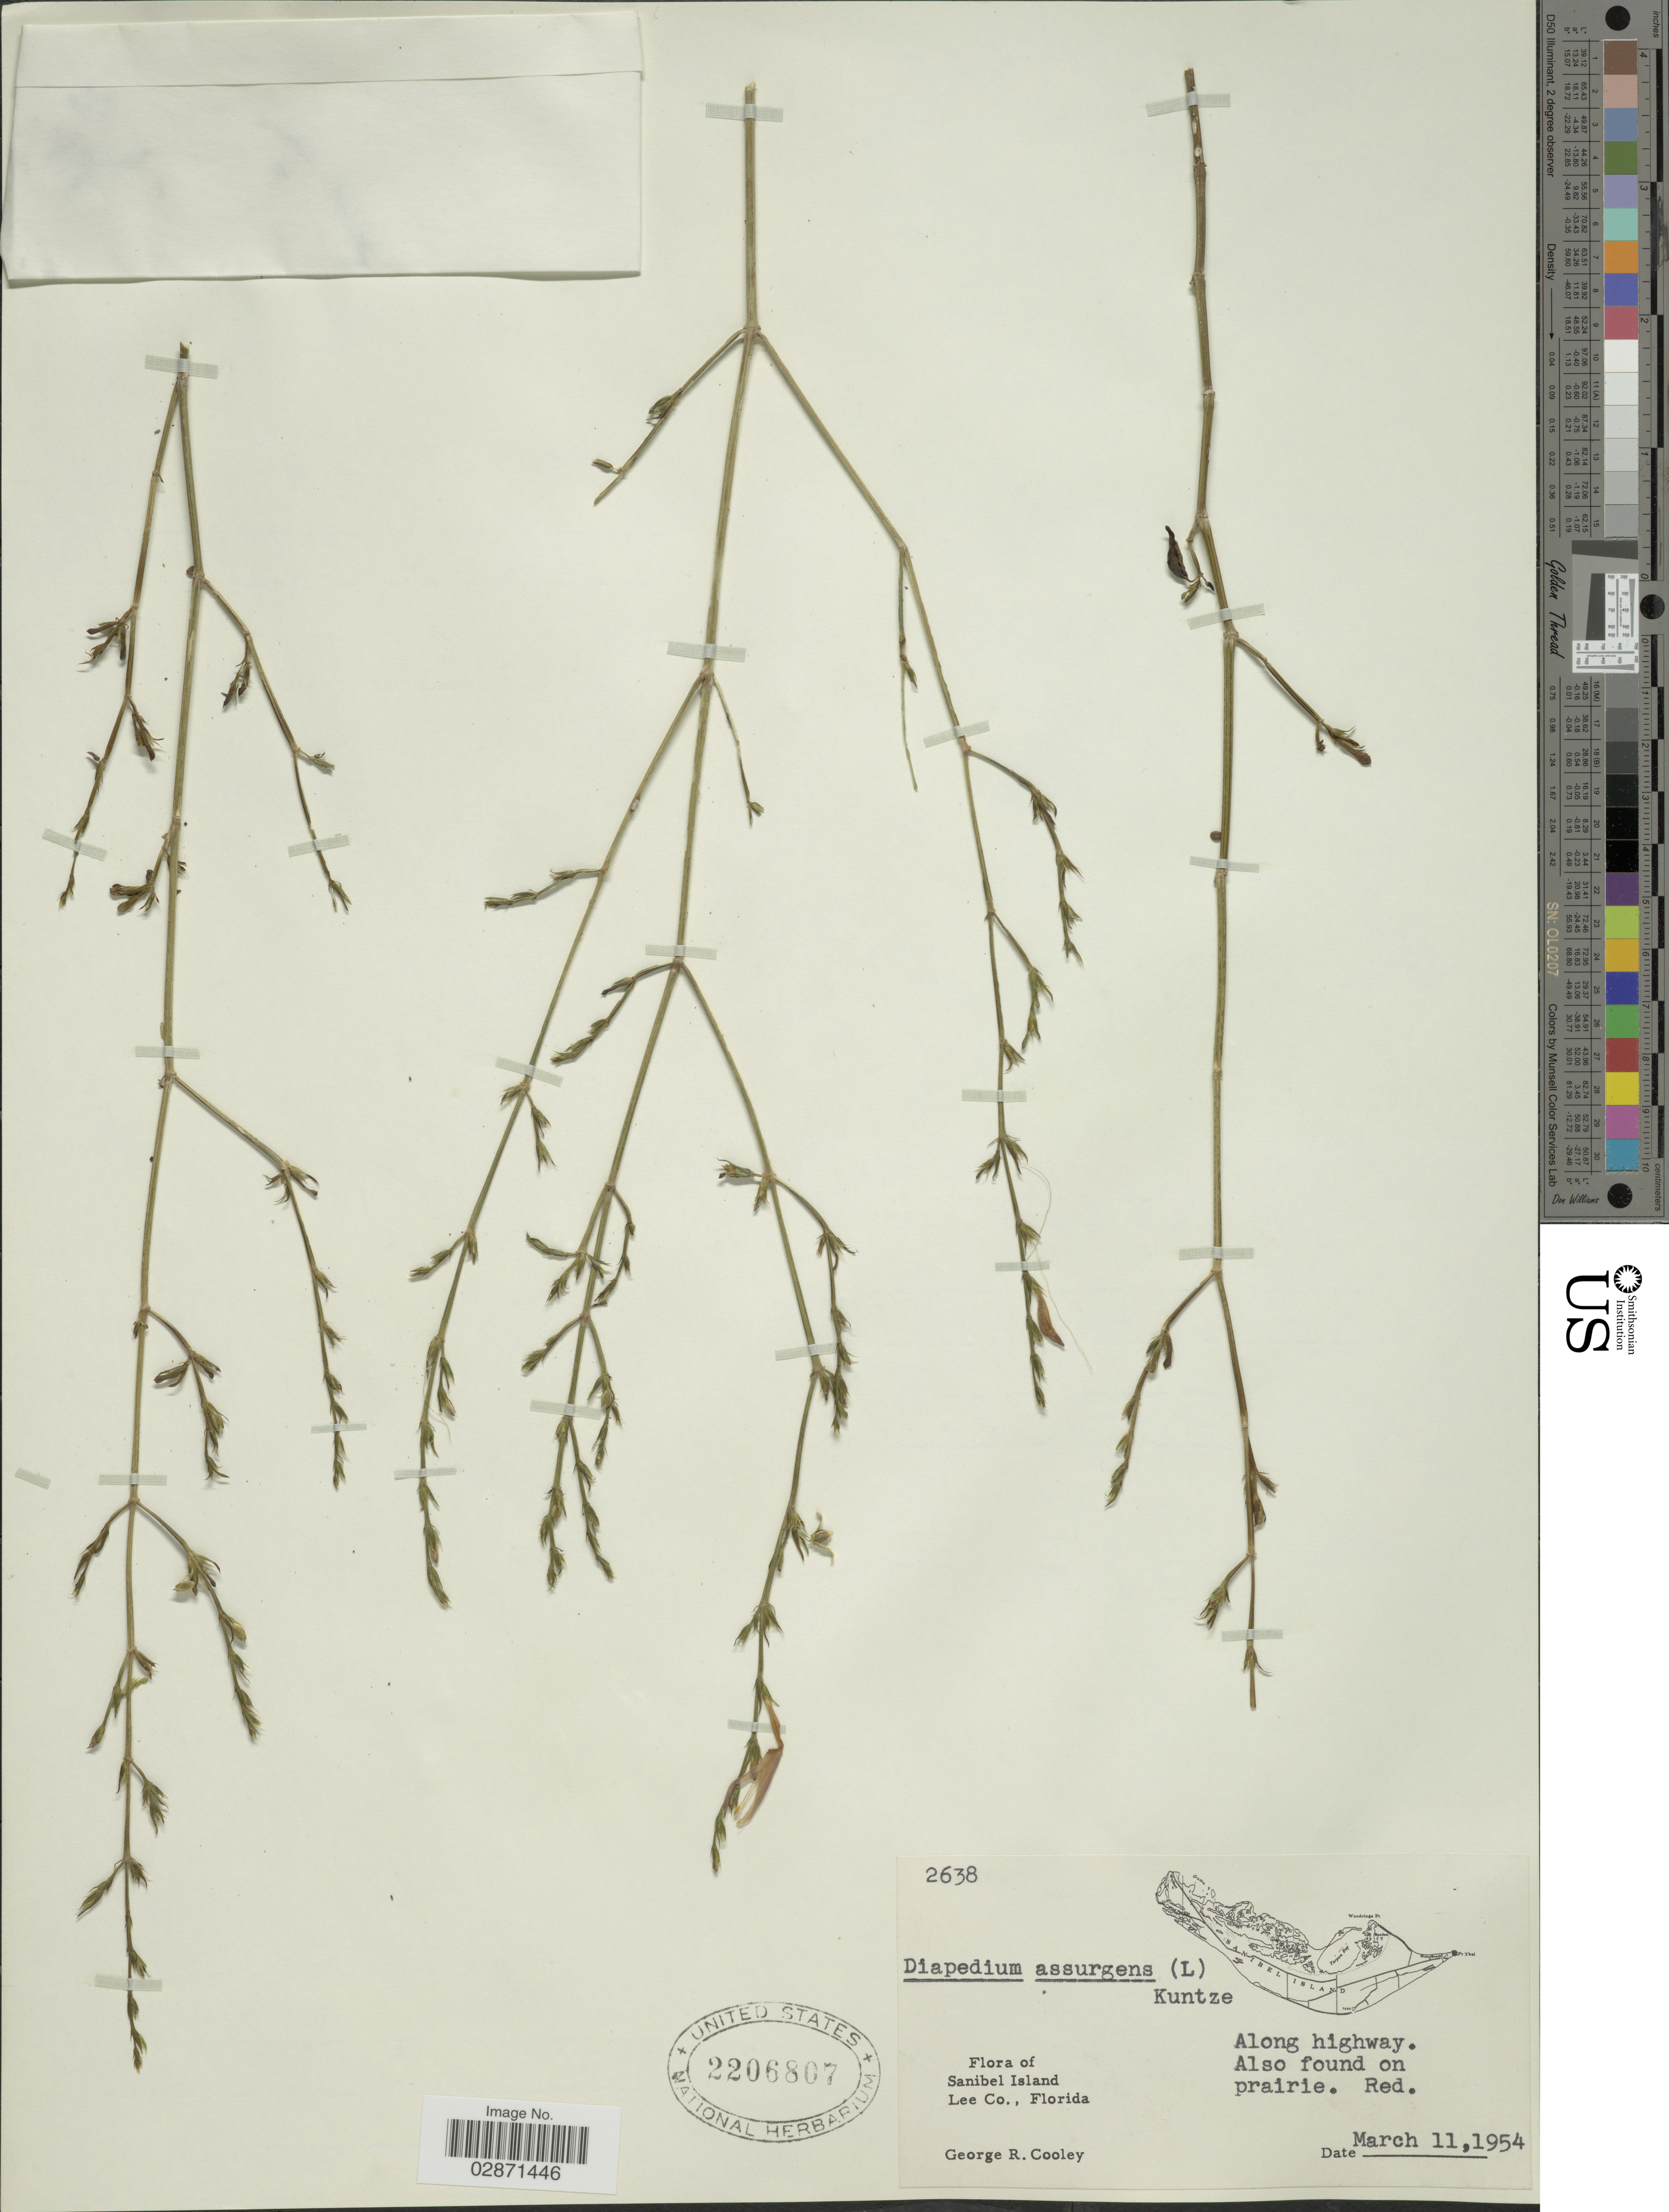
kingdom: Plantae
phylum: Tracheophyta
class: Magnoliopsida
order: Lamiales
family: Acanthaceae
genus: Dicliptera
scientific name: Dicliptera sexangularis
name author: (L.) Juss.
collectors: G. R. Cooley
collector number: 2638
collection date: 1954-03-11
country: United States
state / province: Florida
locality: Sanibel Island, Lee Co.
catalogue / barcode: US 2206807